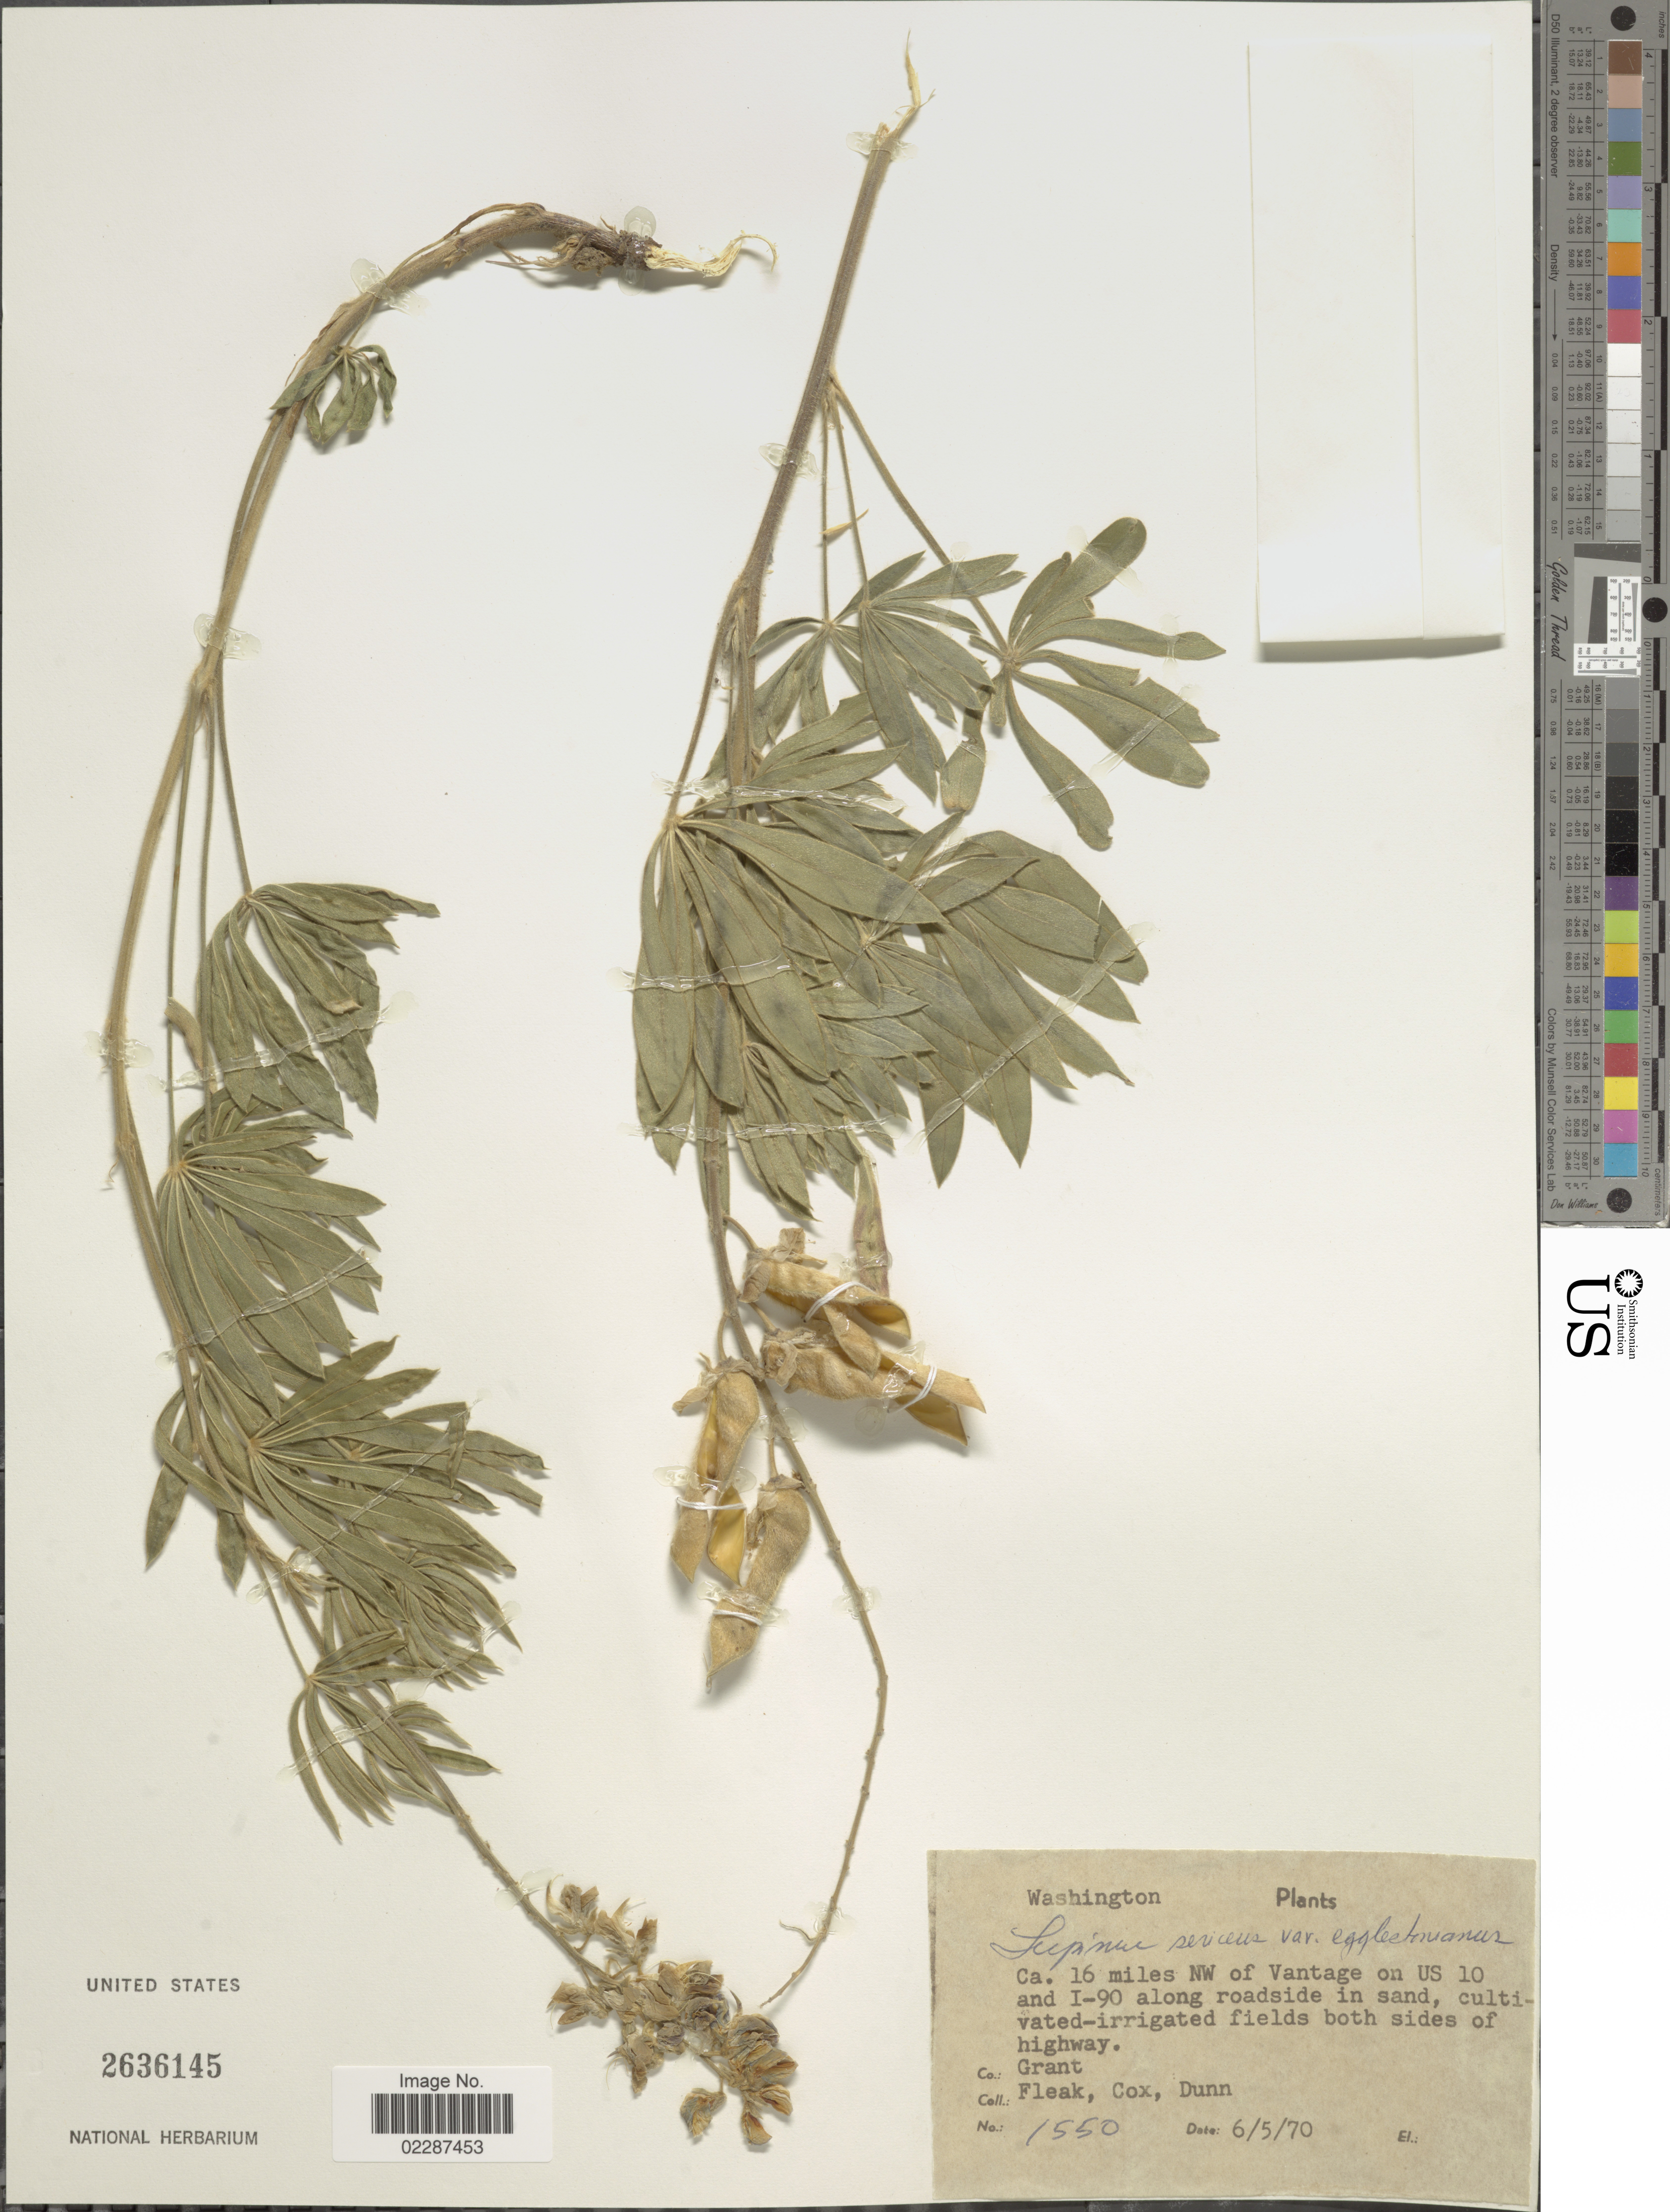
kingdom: Plantae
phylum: Tracheophyta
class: Magnoliopsida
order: Fabales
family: Fabaceae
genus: Lupinus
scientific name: Lupinus sericeus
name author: Pursh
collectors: L. Fleak, -. Cox & Dunn, --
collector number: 1550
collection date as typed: Transcribed d/m/y: 5/6/70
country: United States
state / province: Washington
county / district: Grant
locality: Ca. 16 miles NW of Vantage on US 10 and I-90 along roadside in sand, cultivated-irrigated fields both sides of highway, Co. Grant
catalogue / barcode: US 2636145